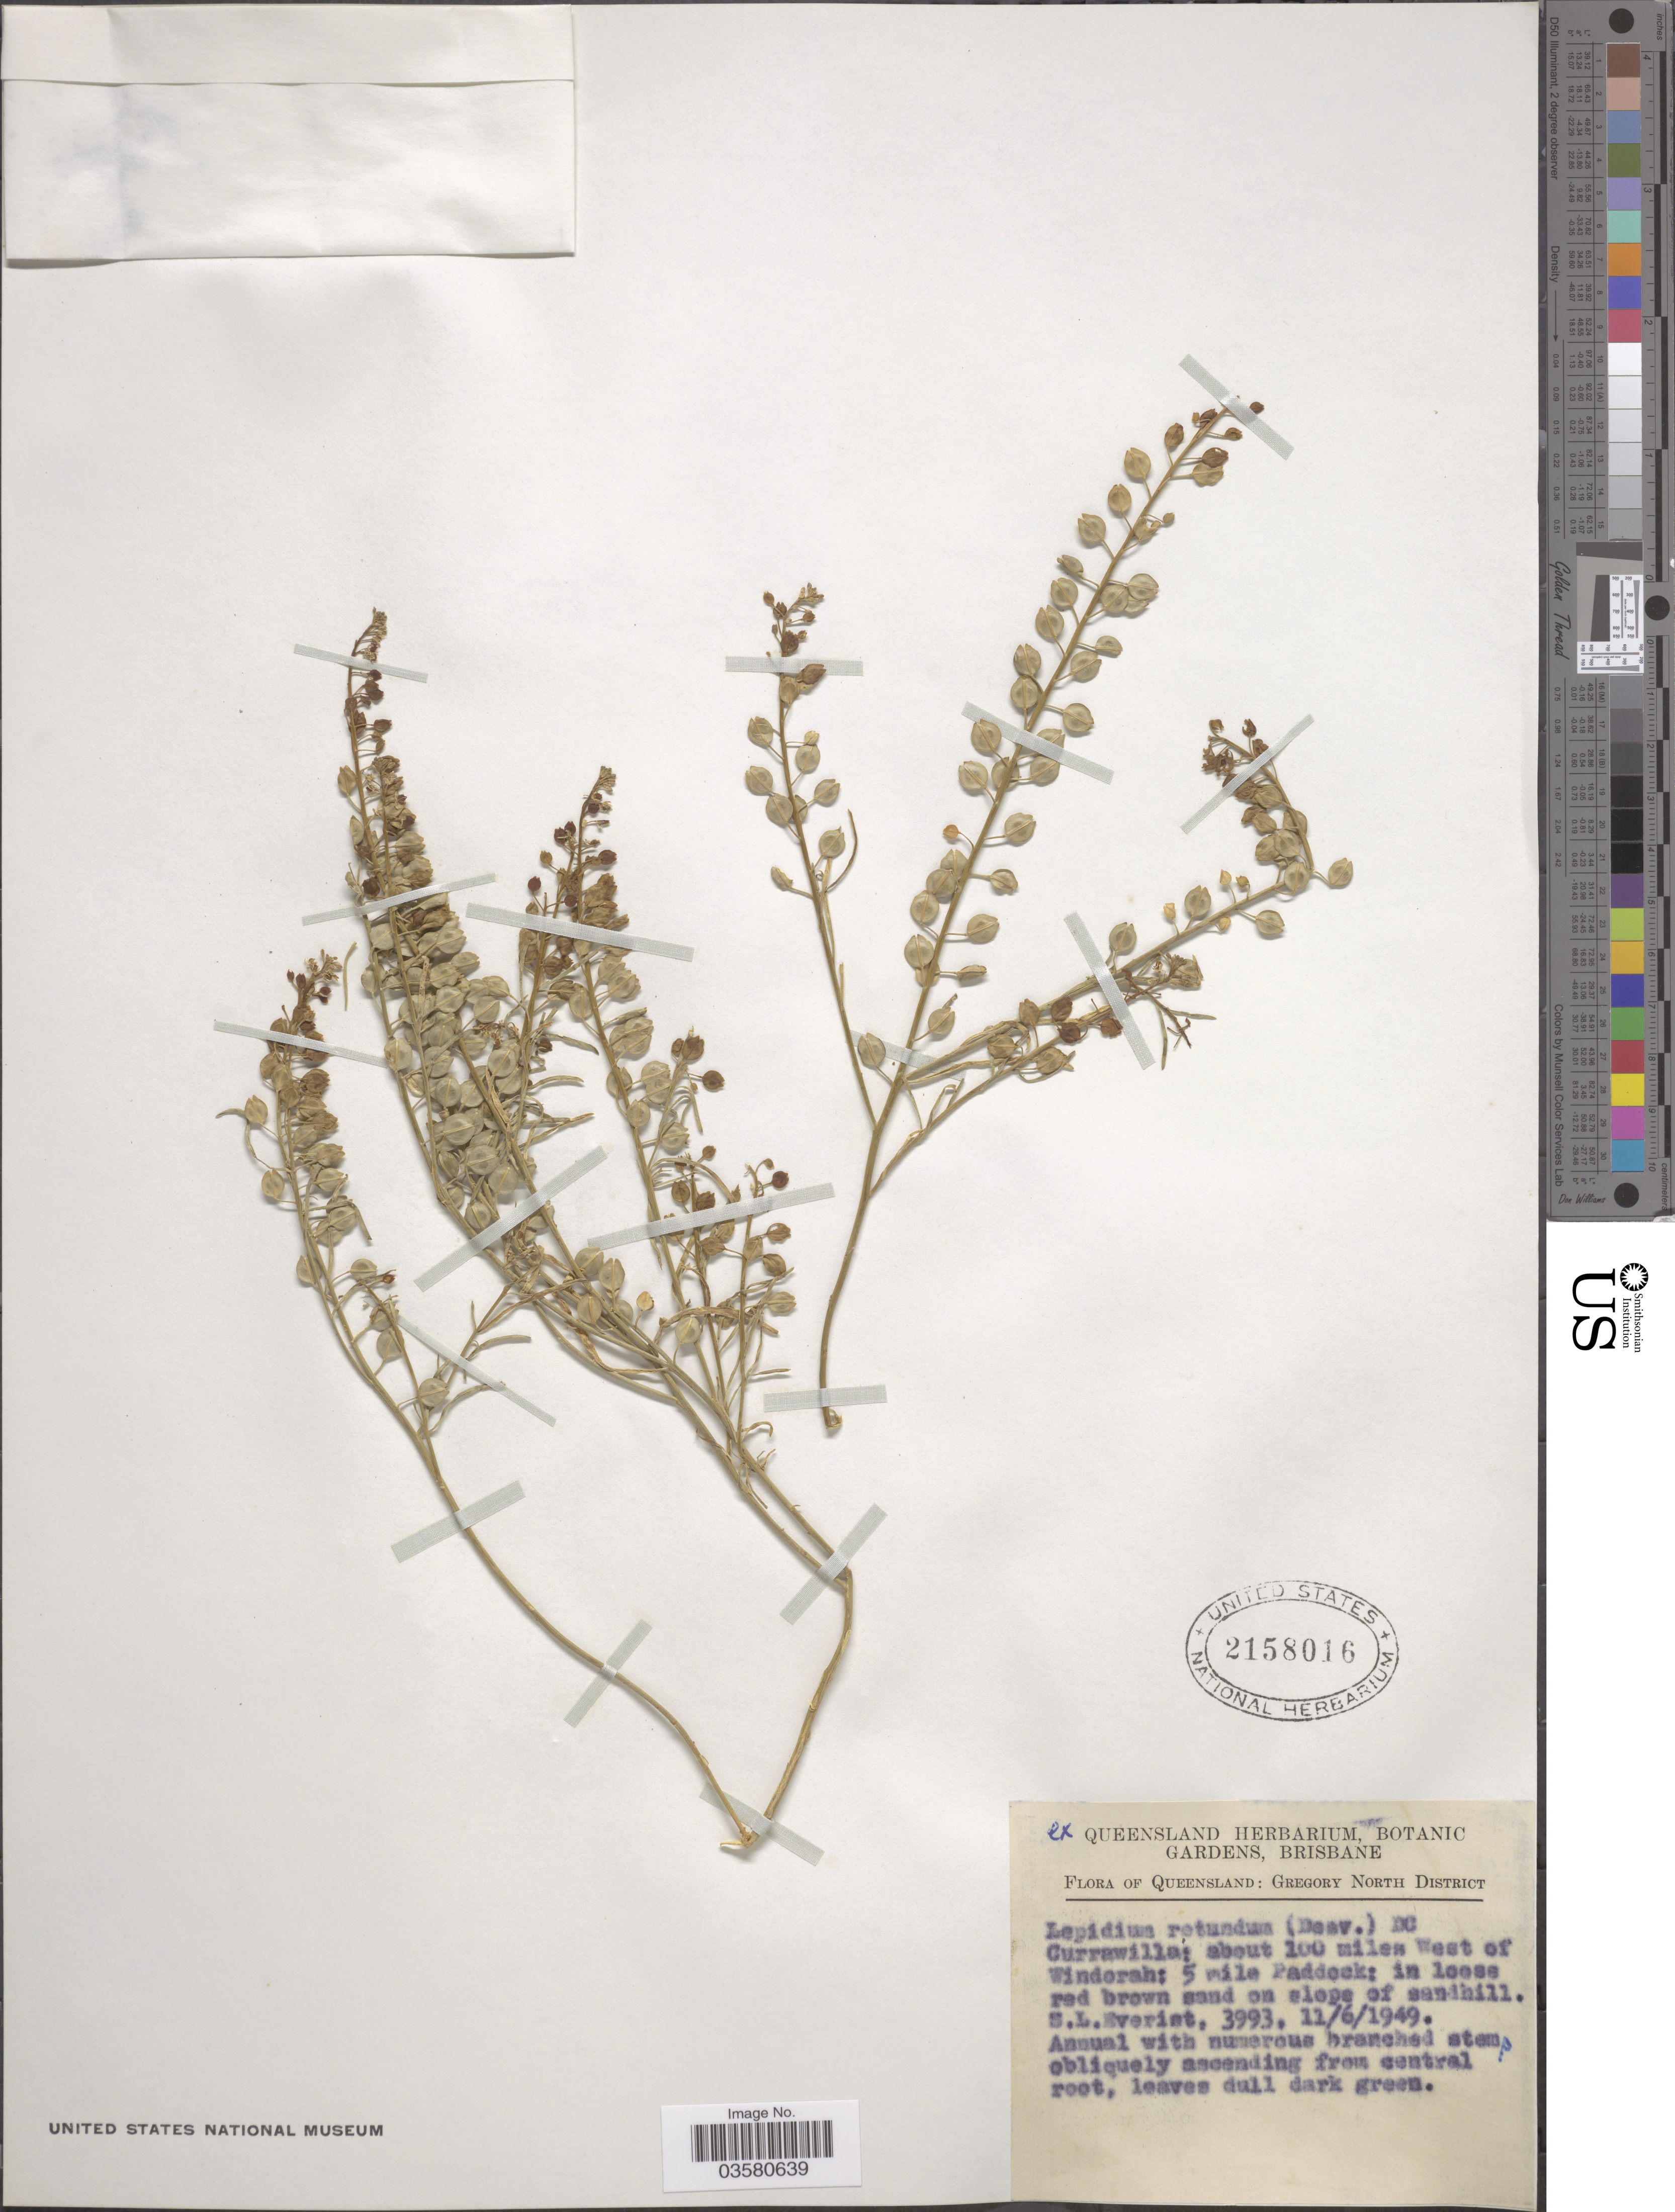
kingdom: Plantae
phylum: Tracheophyta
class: Magnoliopsida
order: Brassicales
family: Brassicaceae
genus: Lepidium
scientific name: Lepidium phlebopetatum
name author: (F. Muell.) F. Muell.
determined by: Al-Shehbaz, I. A., (MO), Missouri Botanical Garden (UNITED STATES)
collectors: S. Everist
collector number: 3993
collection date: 1949-06-11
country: Australia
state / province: Queensland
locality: Gregory North District. Currawilla: about 100 miles West of Windorah: 5 mile Paddock: in loose red brown sand on slope of sandhill.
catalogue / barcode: US 2158016